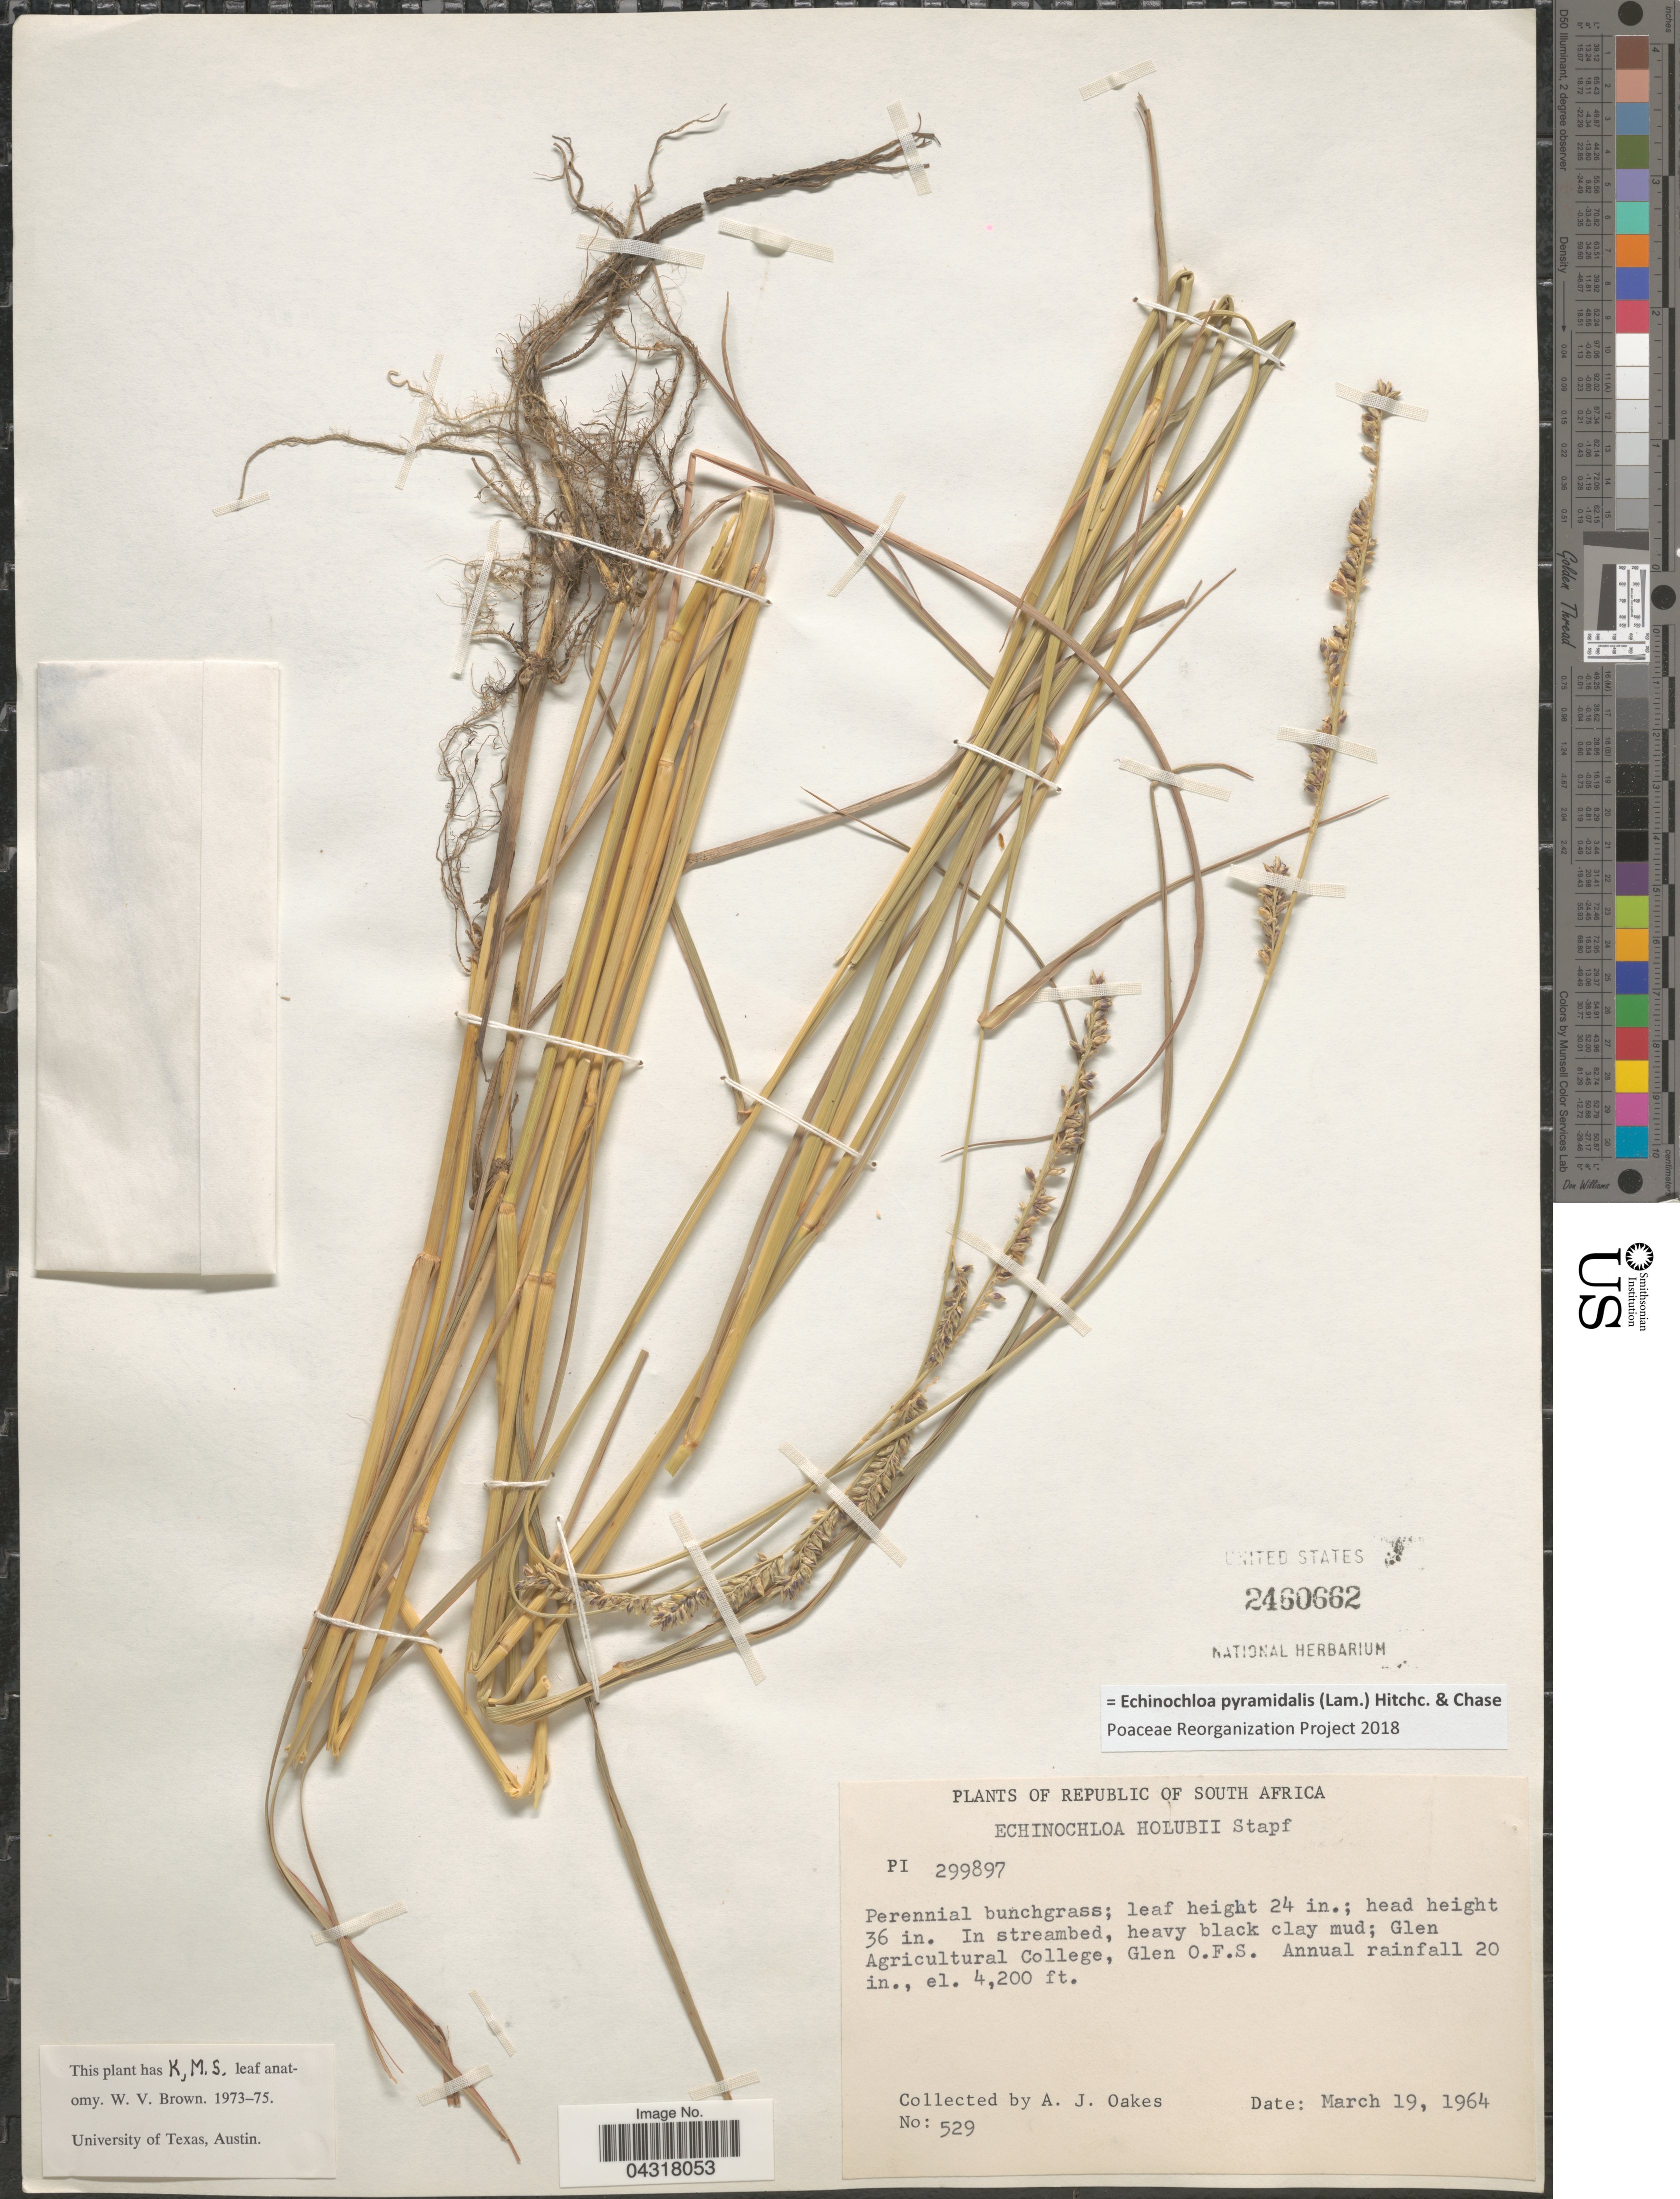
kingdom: Plantae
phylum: Tracheophyta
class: Liliopsida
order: Poales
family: Poaceae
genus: Echinochloa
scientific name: Echinochloa pyramidalis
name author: (Lam.) Hitchc. & Chase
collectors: A. Oakes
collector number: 529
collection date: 1964-03-19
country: South Africa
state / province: Free State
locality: Republic of South Africa. Glen Agricultural College, Glen O.F.S.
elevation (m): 1280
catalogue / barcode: US 2460662